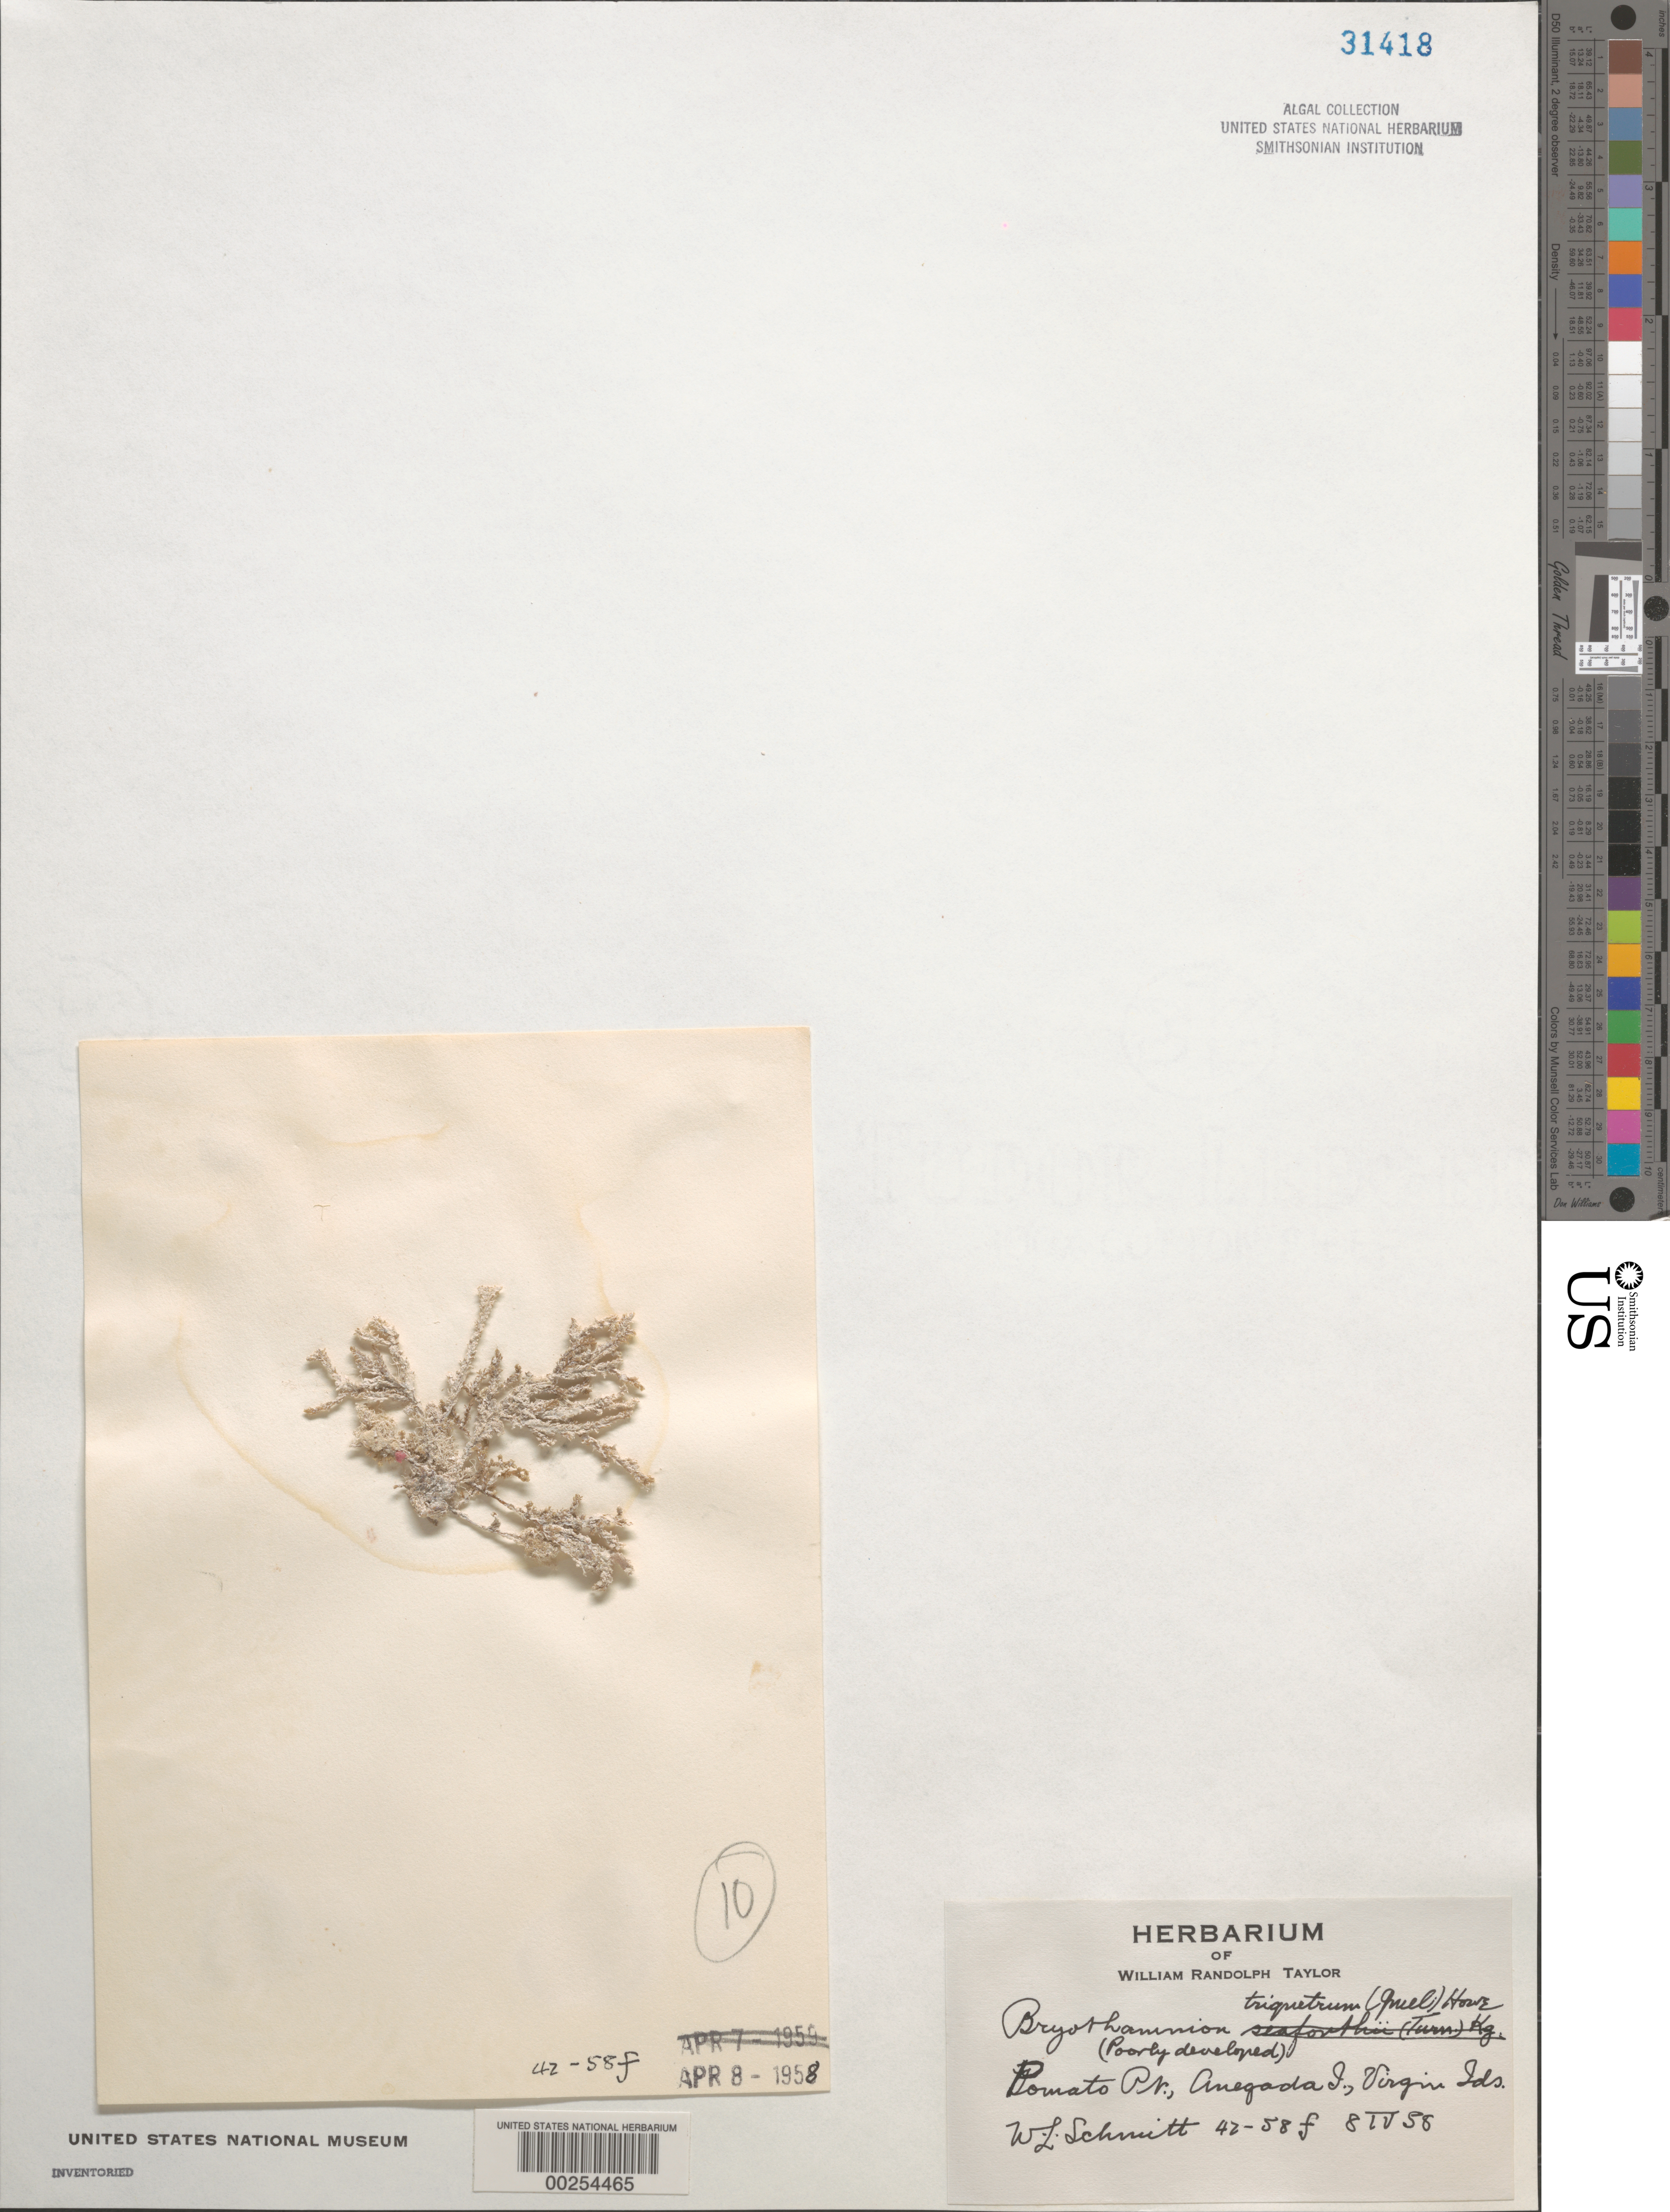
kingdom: Plantae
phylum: Rhodophyta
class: Florideophyceae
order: Ceramiales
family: Rhodomelaceae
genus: Alsidium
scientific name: Alsidium triquetrum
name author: (S.G. Gmel.) Trevis.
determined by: Algae name updating Project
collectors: W. L. Schmitt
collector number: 42-58f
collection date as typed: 08 Apr 1958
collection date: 1958-04-08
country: British Virgin Islands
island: Anegada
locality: Pomato Point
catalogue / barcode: US 31418